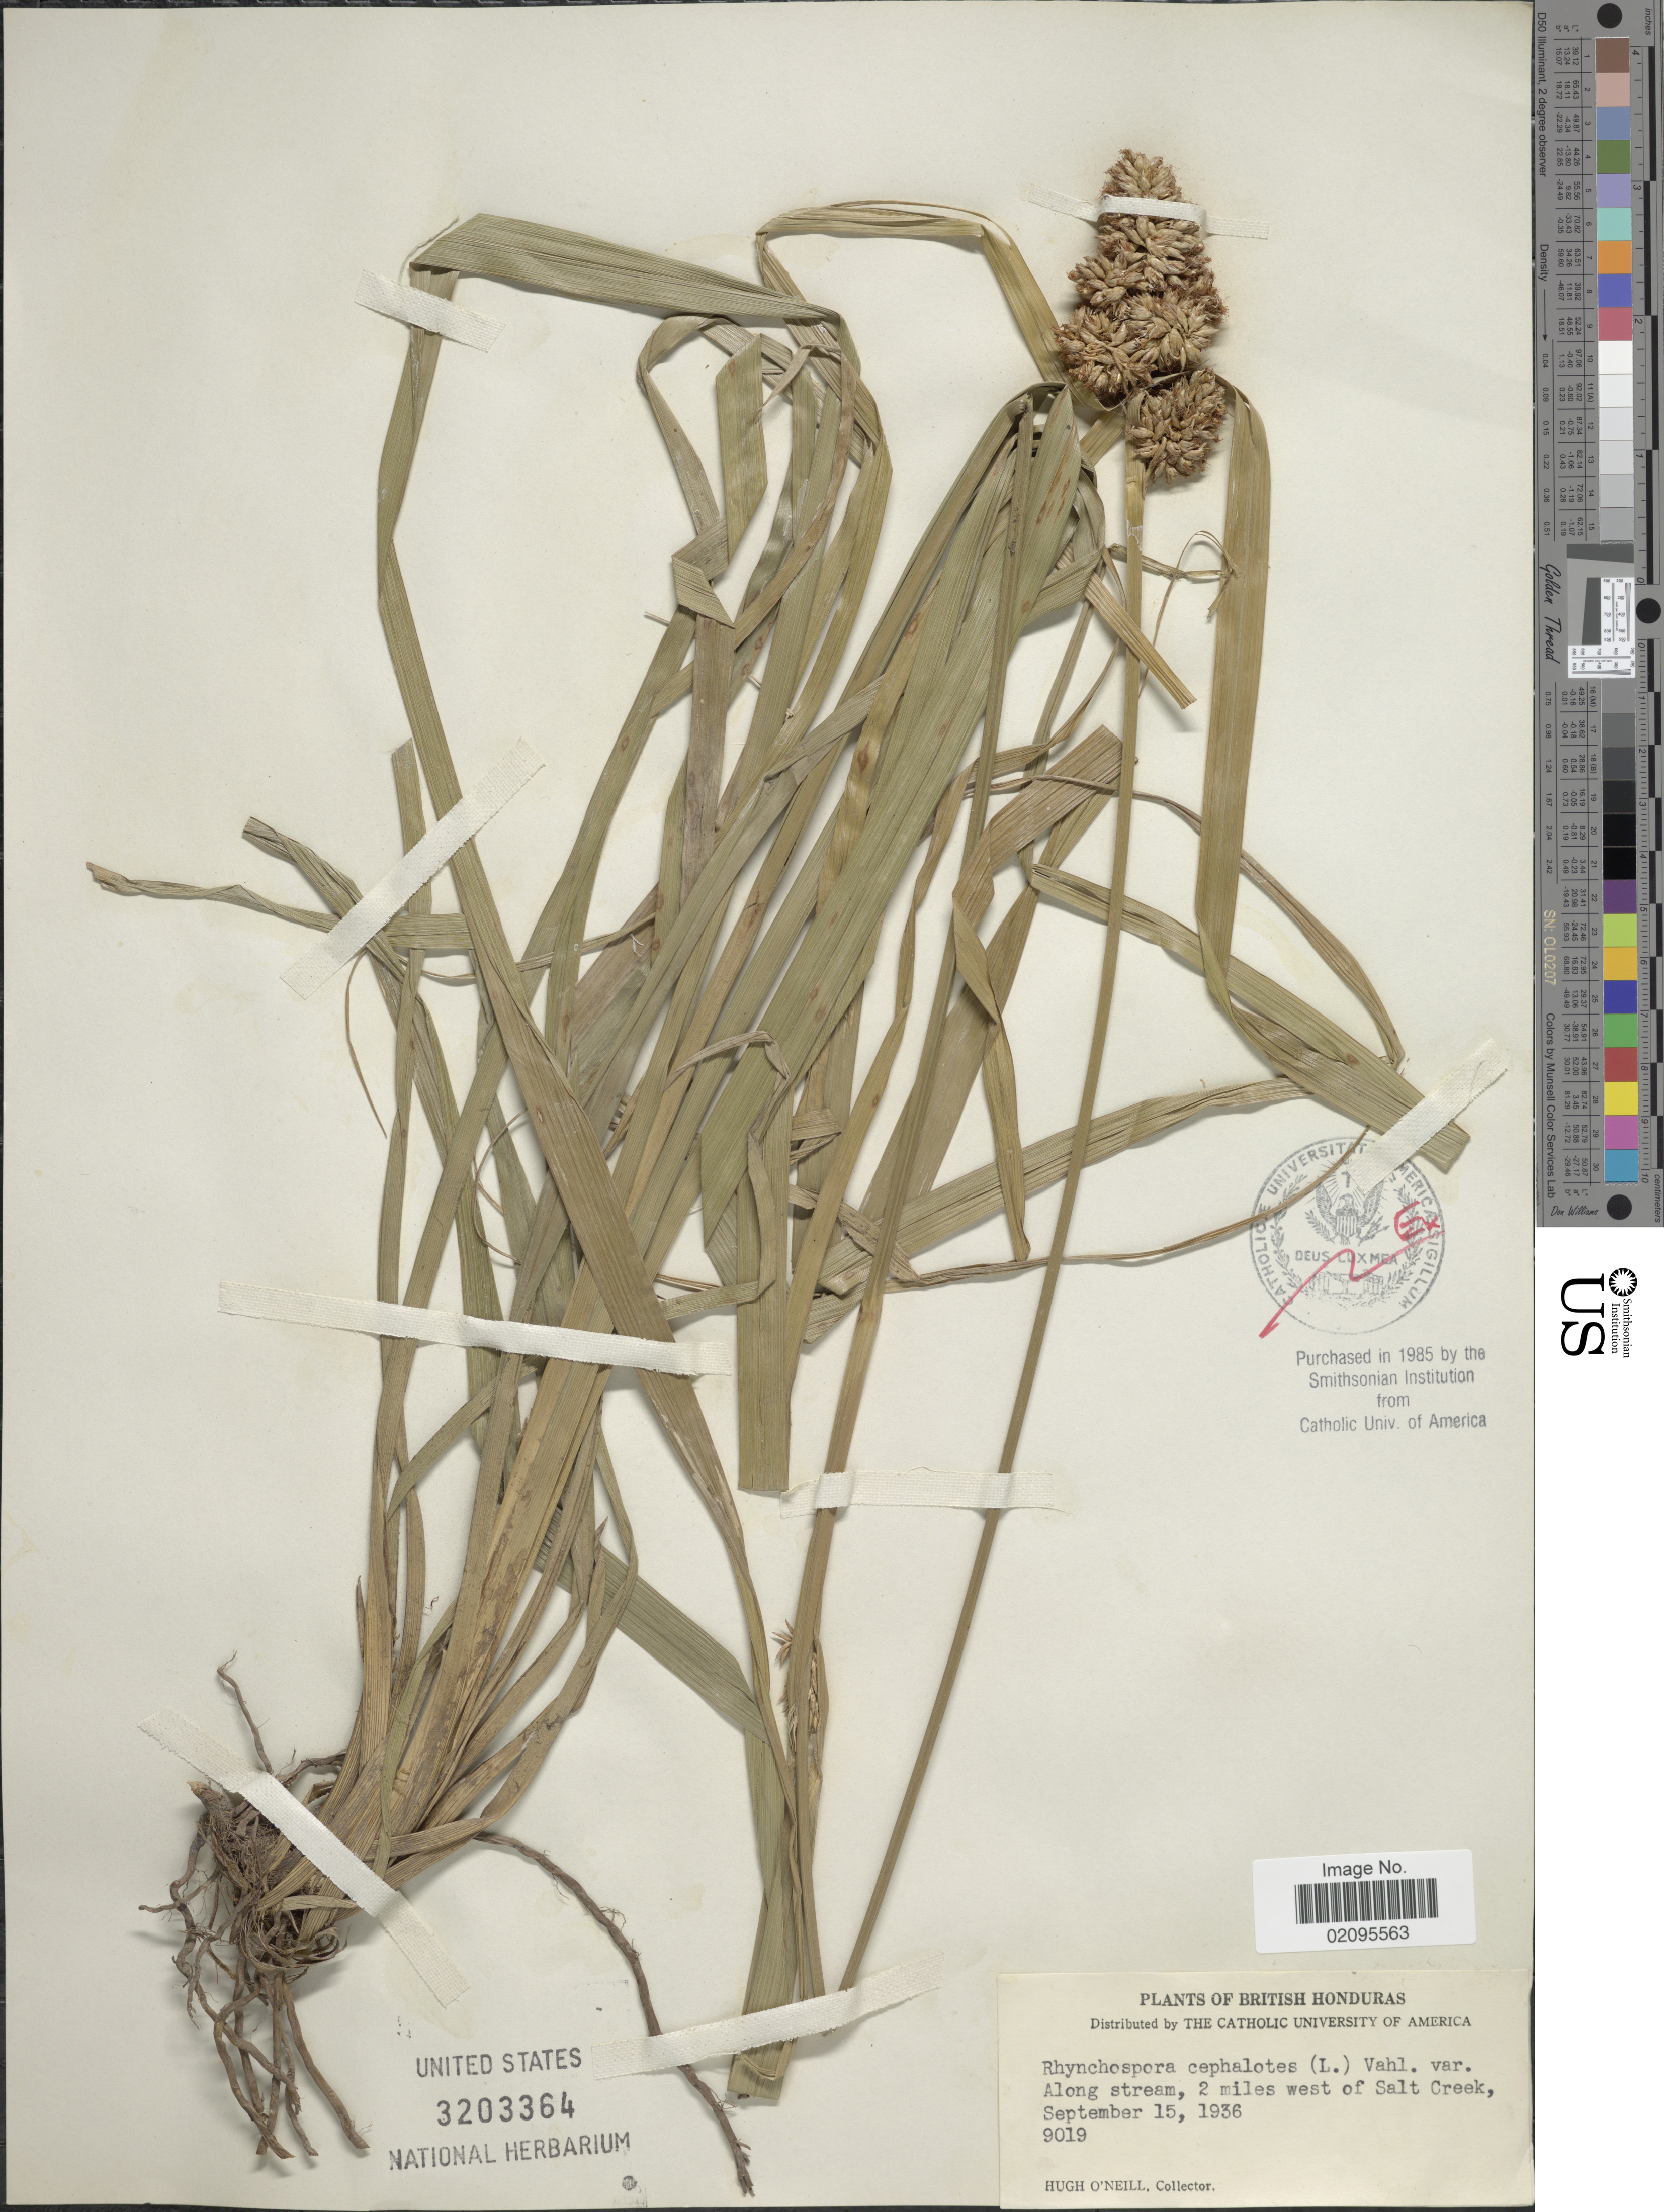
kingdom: Plantae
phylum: Tracheophyta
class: Liliopsida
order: Poales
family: Cyperaceae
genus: Rhynchospora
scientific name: Rhynchospora cephalotes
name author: (L.) Vahl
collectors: H. O'Neill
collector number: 9019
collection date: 1936-09-15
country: Belize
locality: British Honduras, along stream, 2 miles west of Salt Creek.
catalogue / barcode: US 3203364